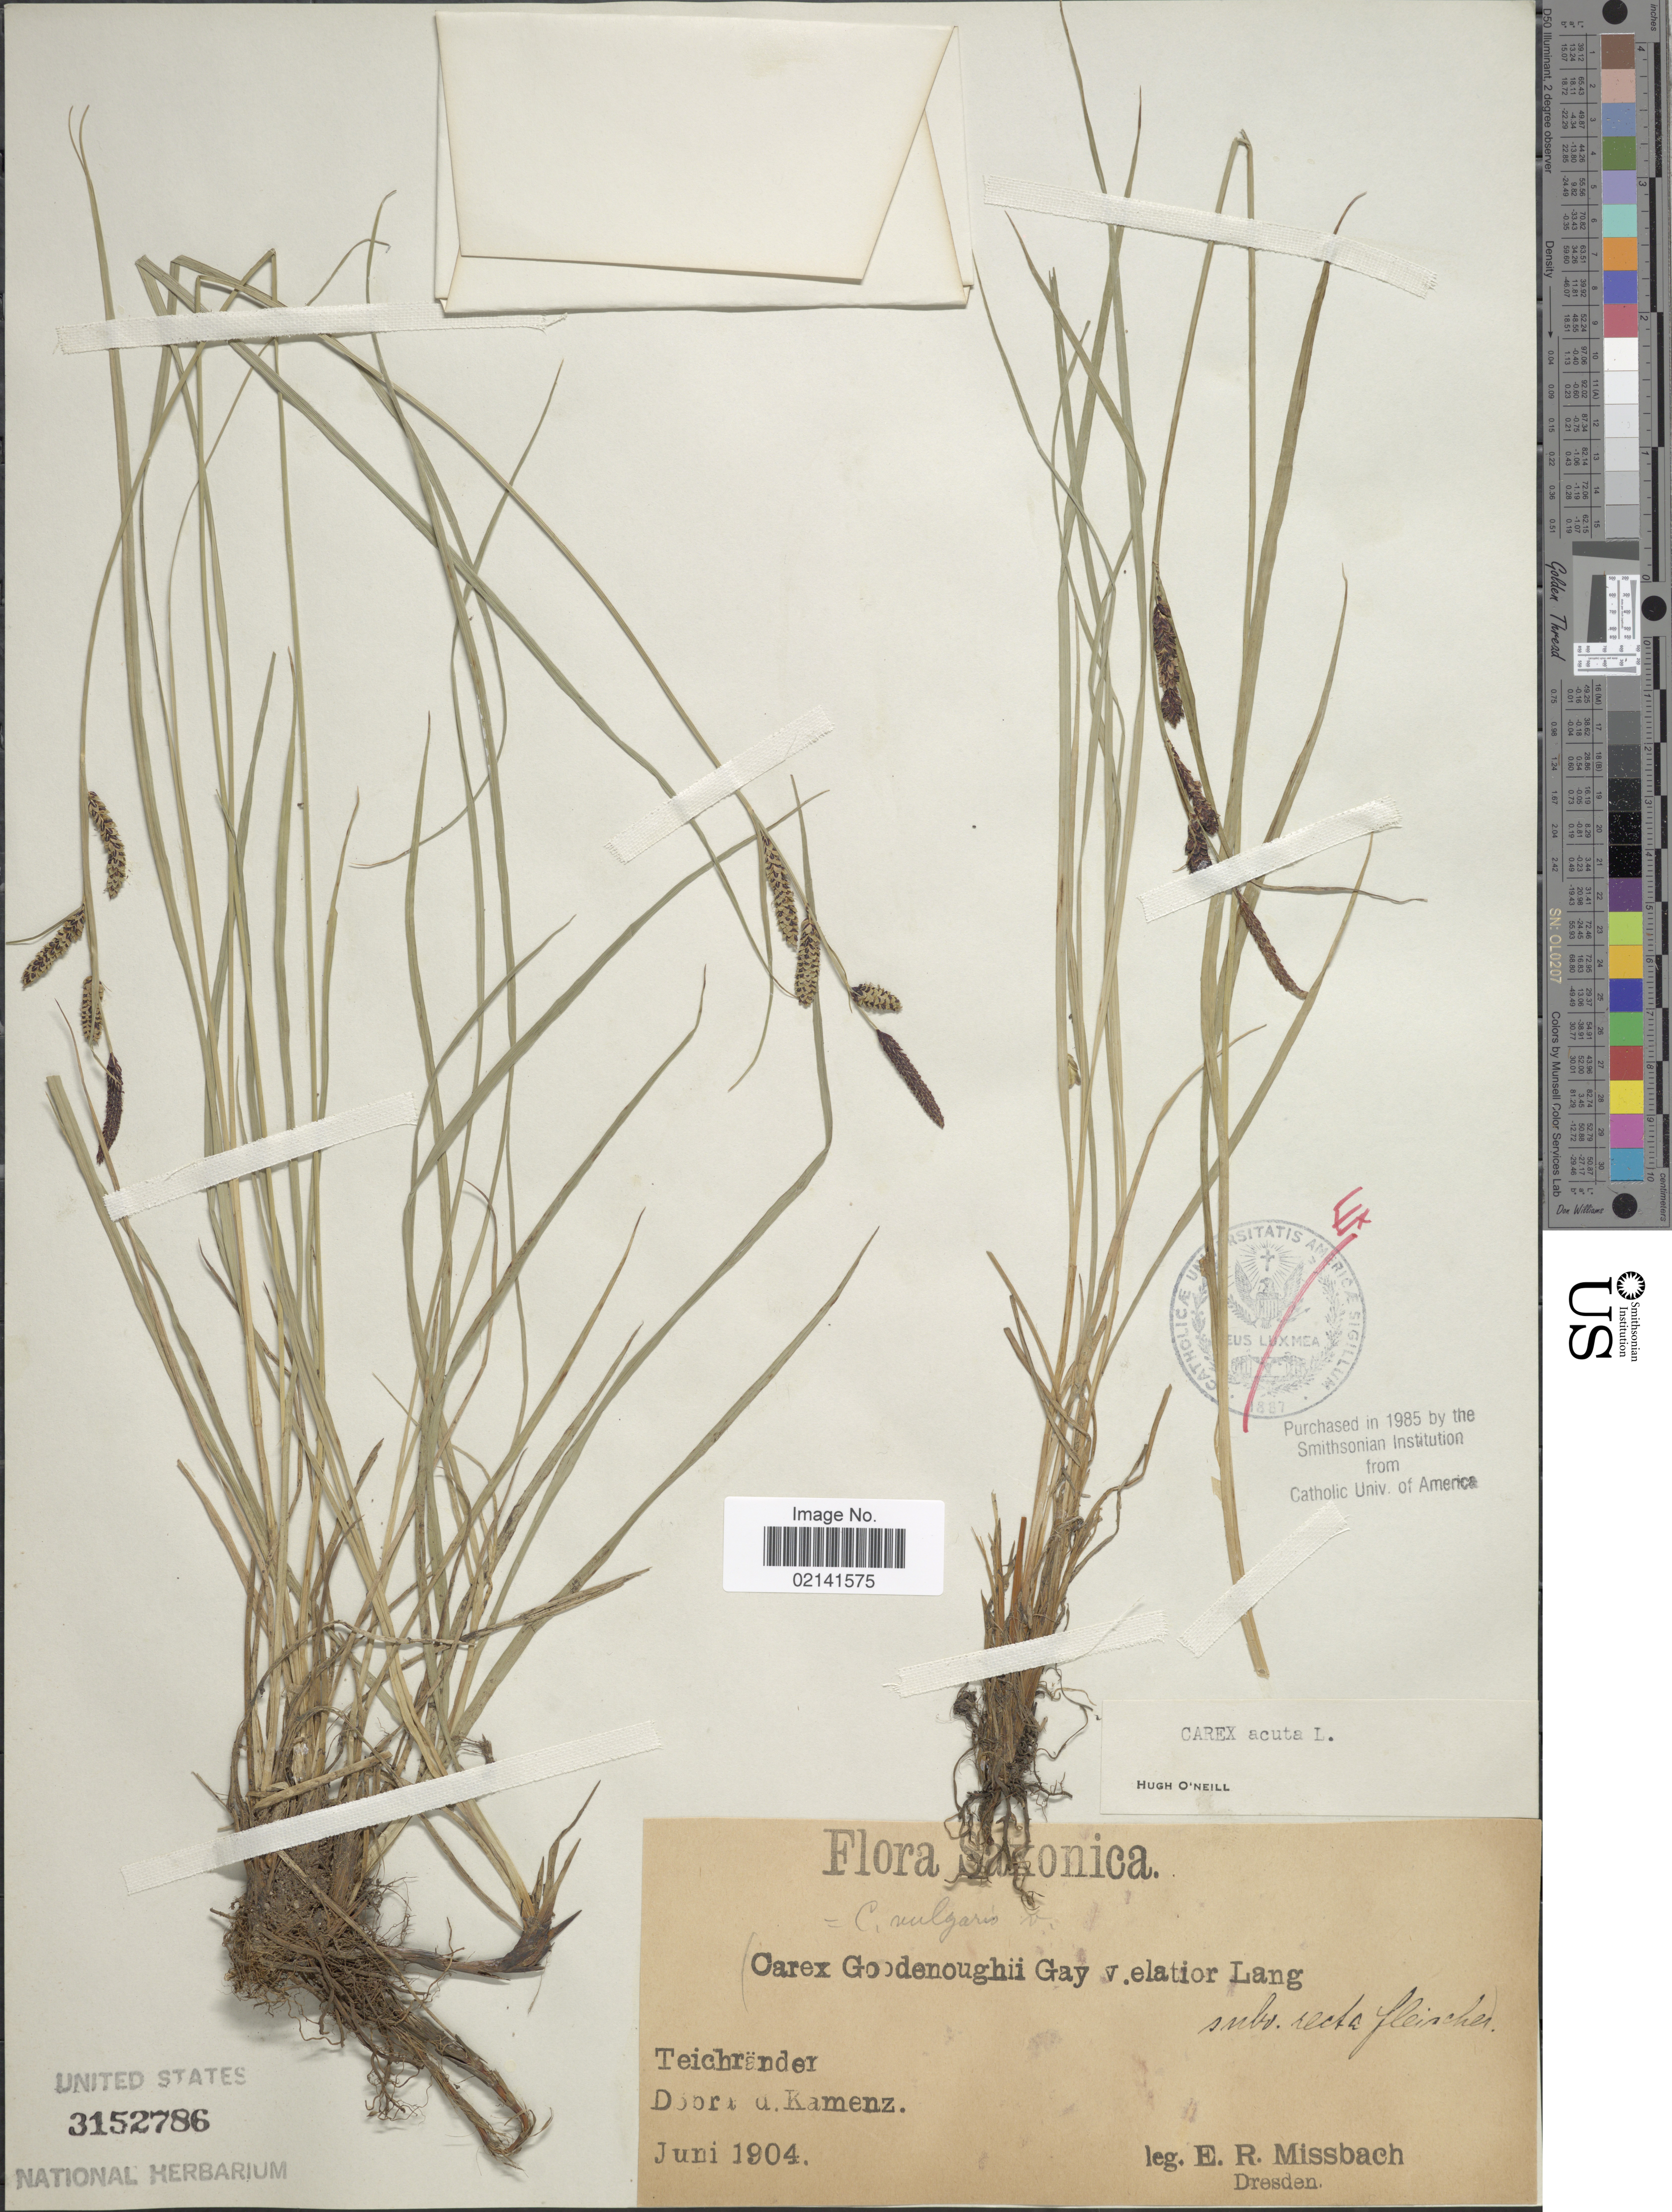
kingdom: Plantae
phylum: Tracheophyta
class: Liliopsida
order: Poales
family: Cyperaceae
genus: Carex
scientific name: Carex acuta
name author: L.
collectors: E. Missbach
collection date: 1904-06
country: Germany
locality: Saxonica, Teichrander, Doort d. Kamenz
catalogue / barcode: US 3152786